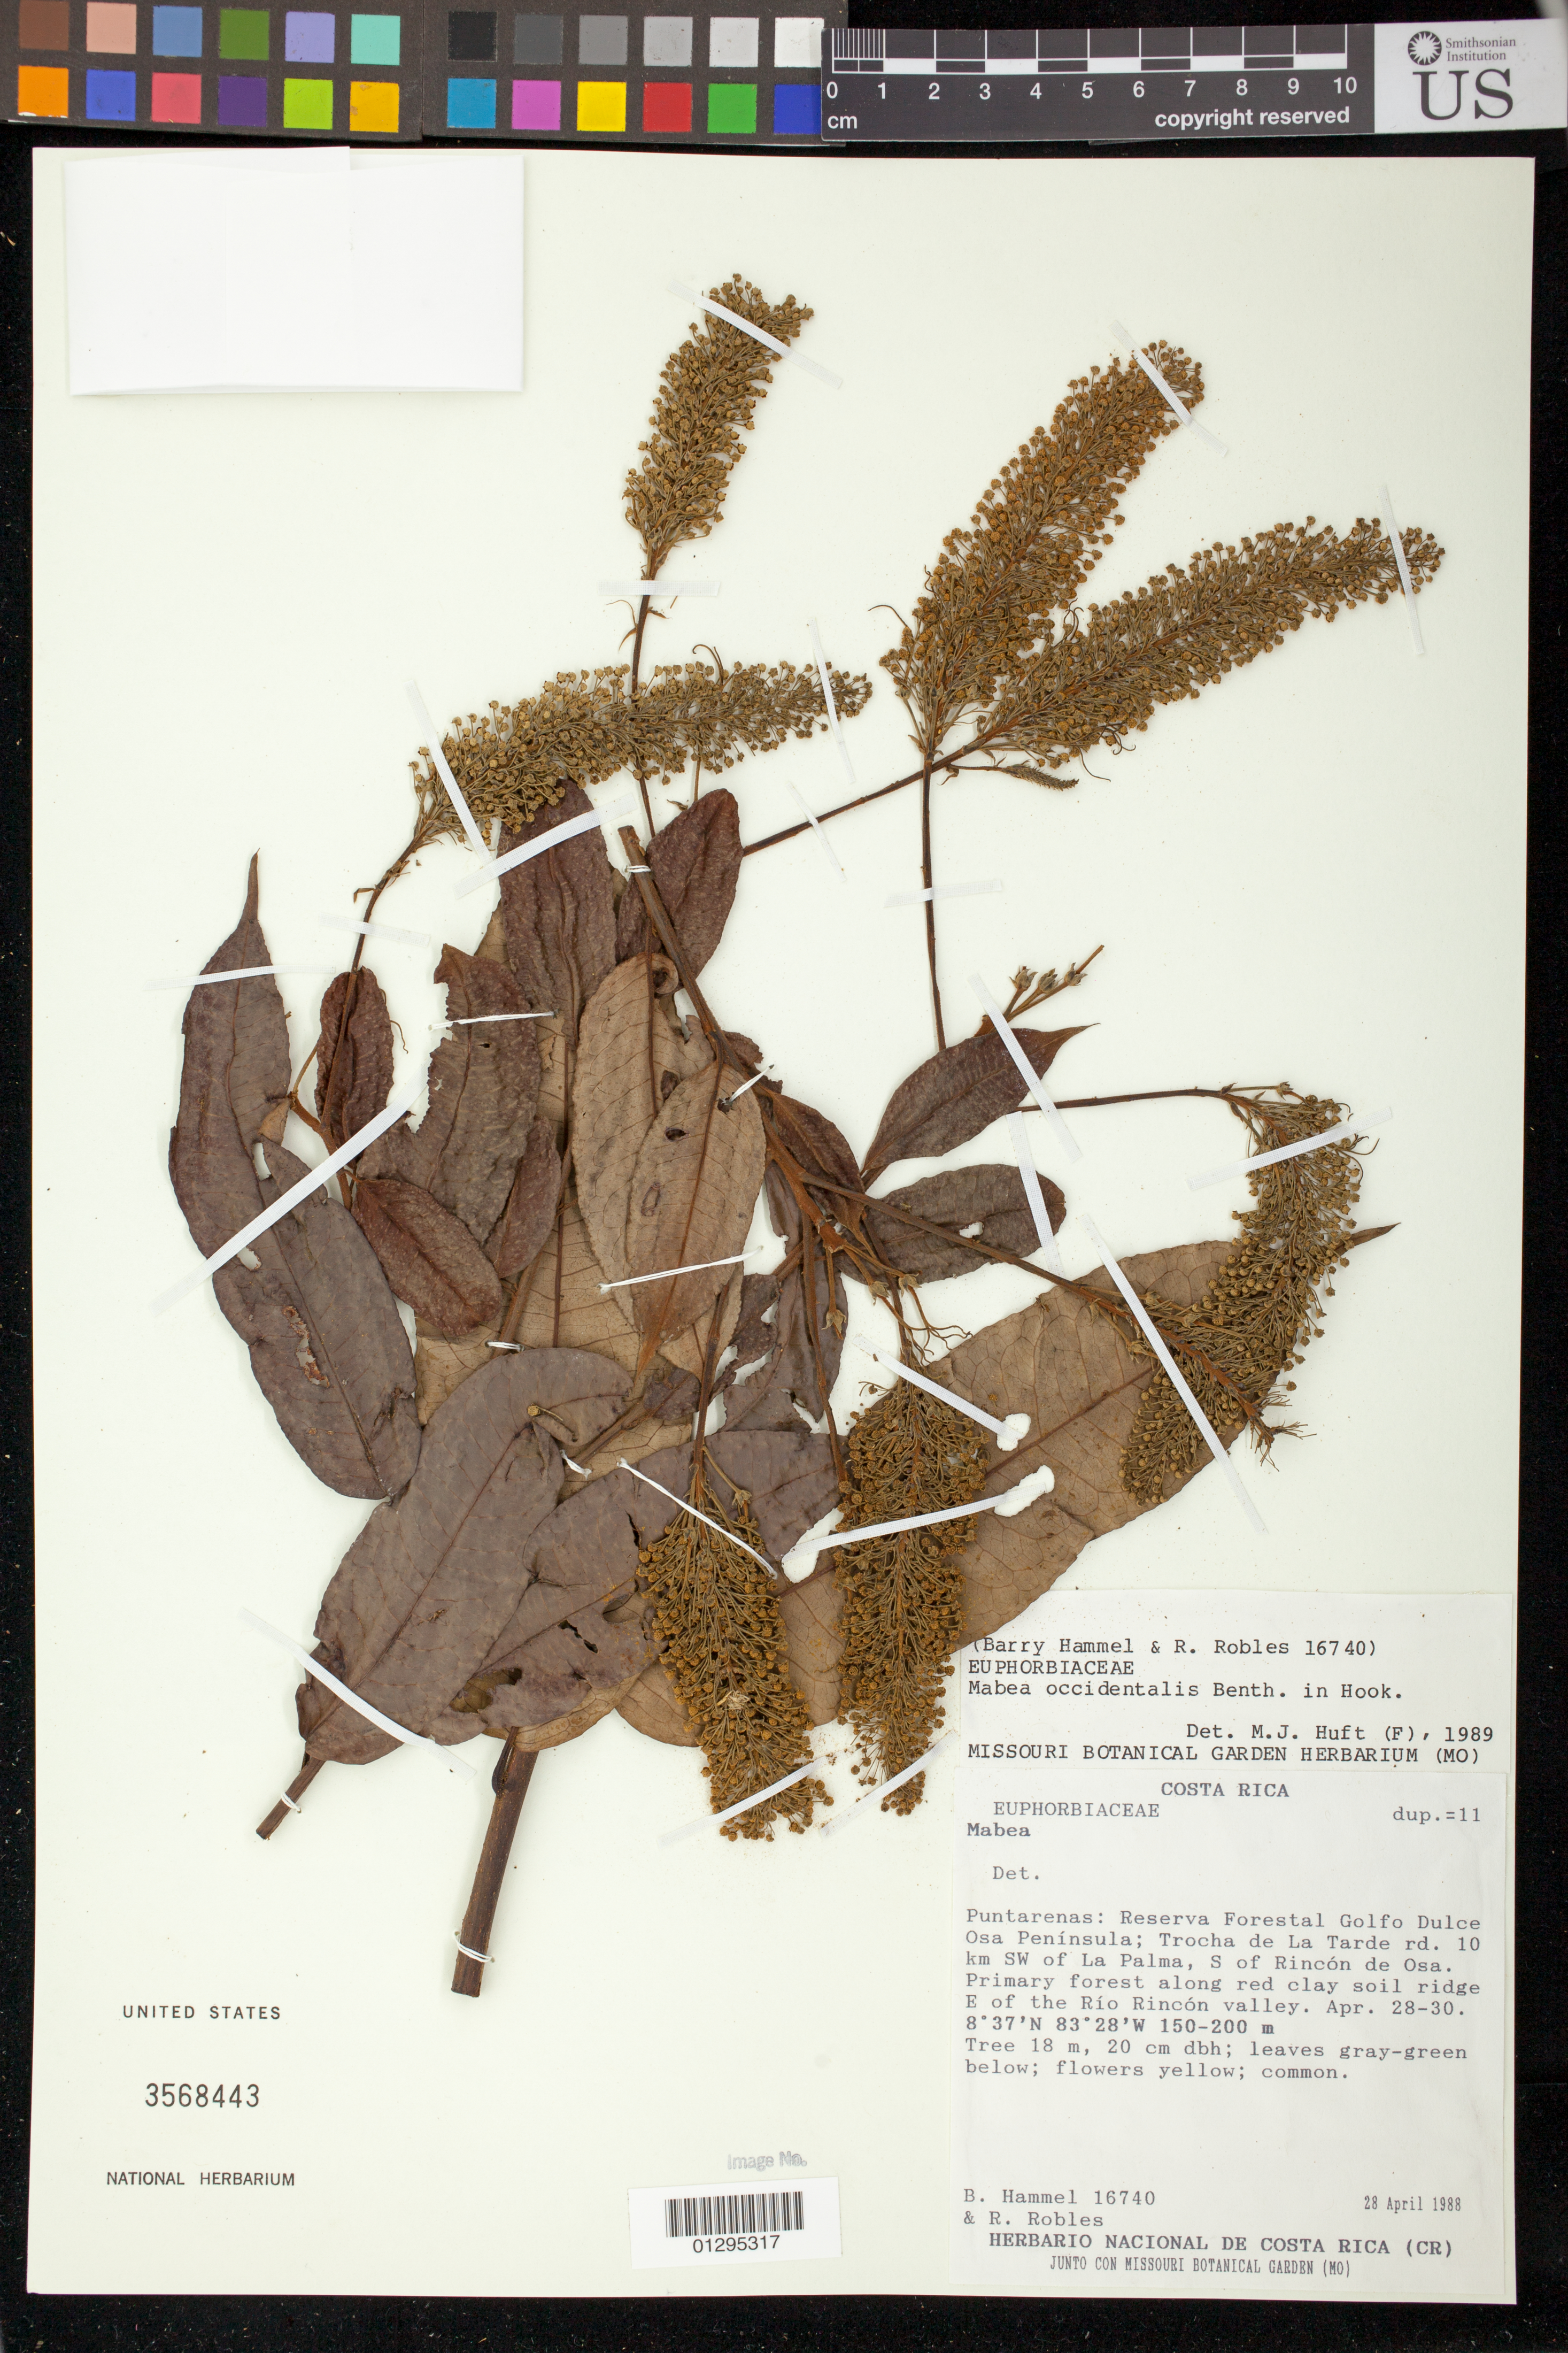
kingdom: Plantae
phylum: Tracheophyta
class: Magnoliopsida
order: Malpighiales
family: Euphorbiaceae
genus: Mabea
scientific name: Mabea occidentalis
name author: Benth.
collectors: B. Hammel & R. Robles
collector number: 16740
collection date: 1988-04-28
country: Costa Rica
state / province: Puntarenas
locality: Reserva Forestal Golfo Dulce Osa Peninsula; Trocha de La Tarde rd. 10 km SW of La Palma, S of Rincón de Osa. E of the Rio Rincon valley.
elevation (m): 150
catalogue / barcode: US 3568443